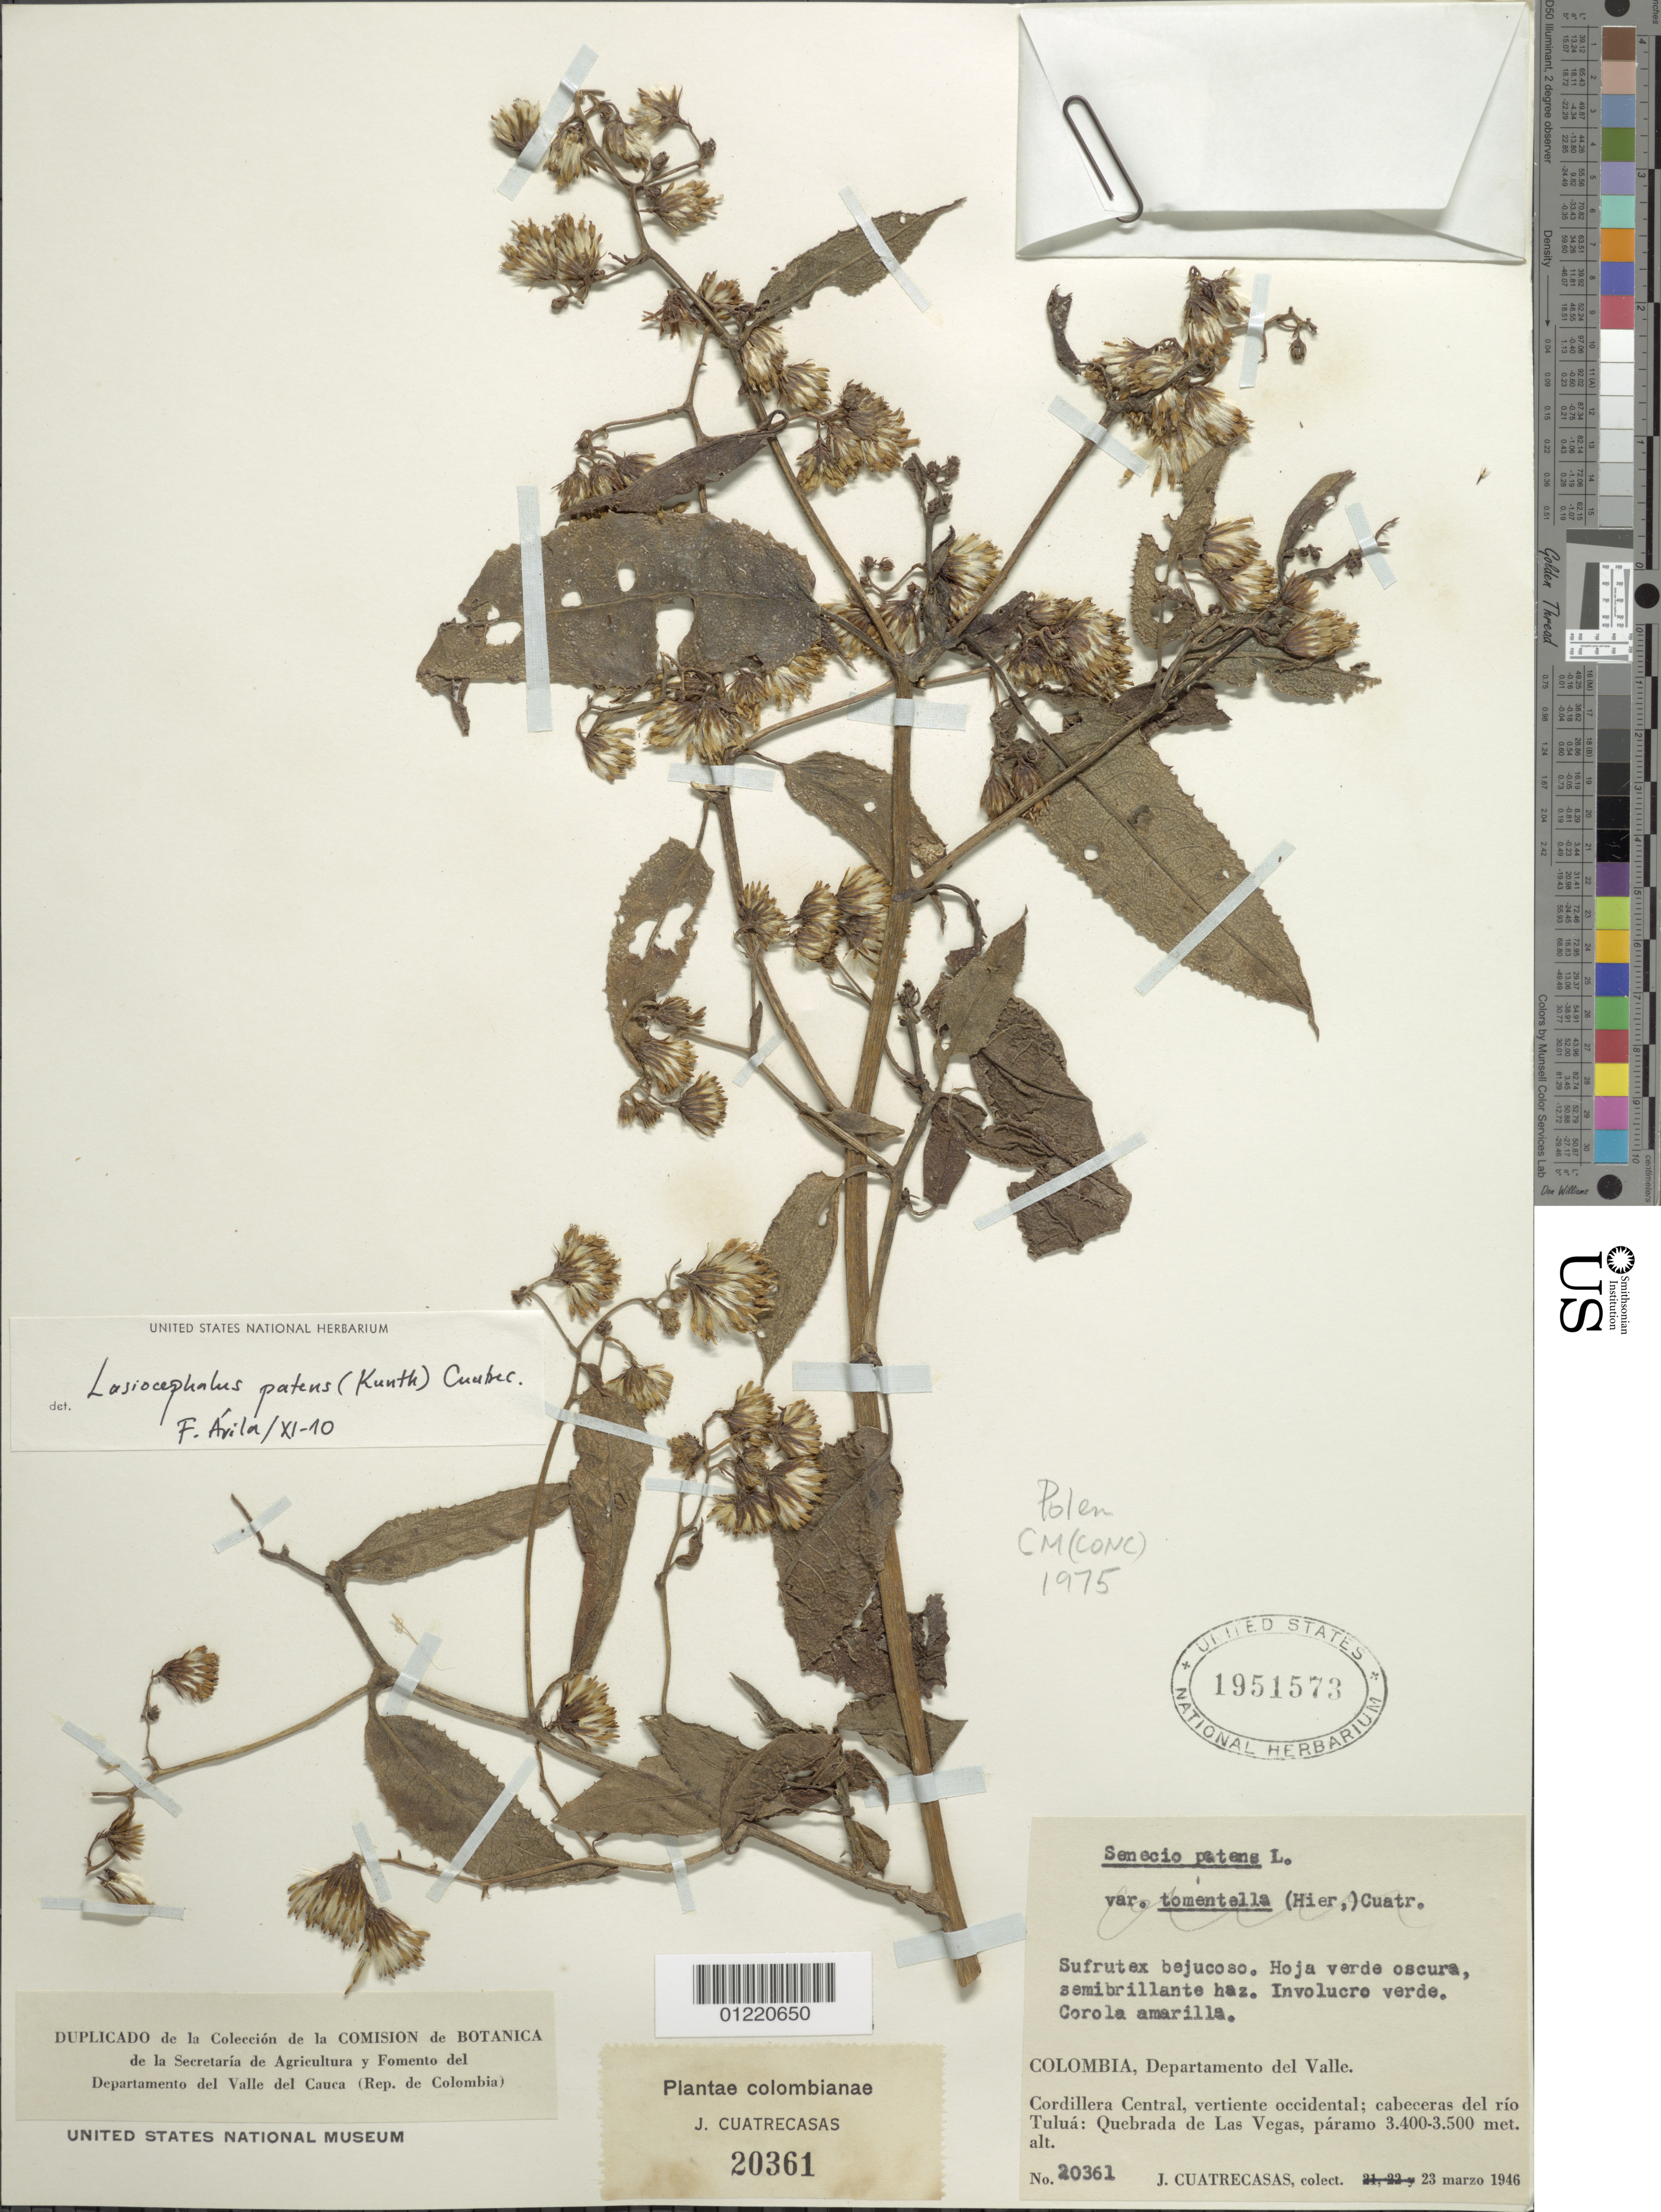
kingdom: Plantae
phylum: Tracheophyta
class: Magnoliopsida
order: Asterales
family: Asteraceae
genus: Senecio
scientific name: Senecio subinvolucratus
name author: Cuatrec.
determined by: Salomon, Luciana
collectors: J. Cuatrecasas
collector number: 20361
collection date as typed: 23 Mar 1946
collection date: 1946-03-23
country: Colombia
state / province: Valle del Cauca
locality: Cordillera Central; Vertiente Occidental; cabeceras del río Tuluá: Quebrada de Las Vegas, páramo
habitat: paramo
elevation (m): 3400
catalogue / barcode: US 1951573